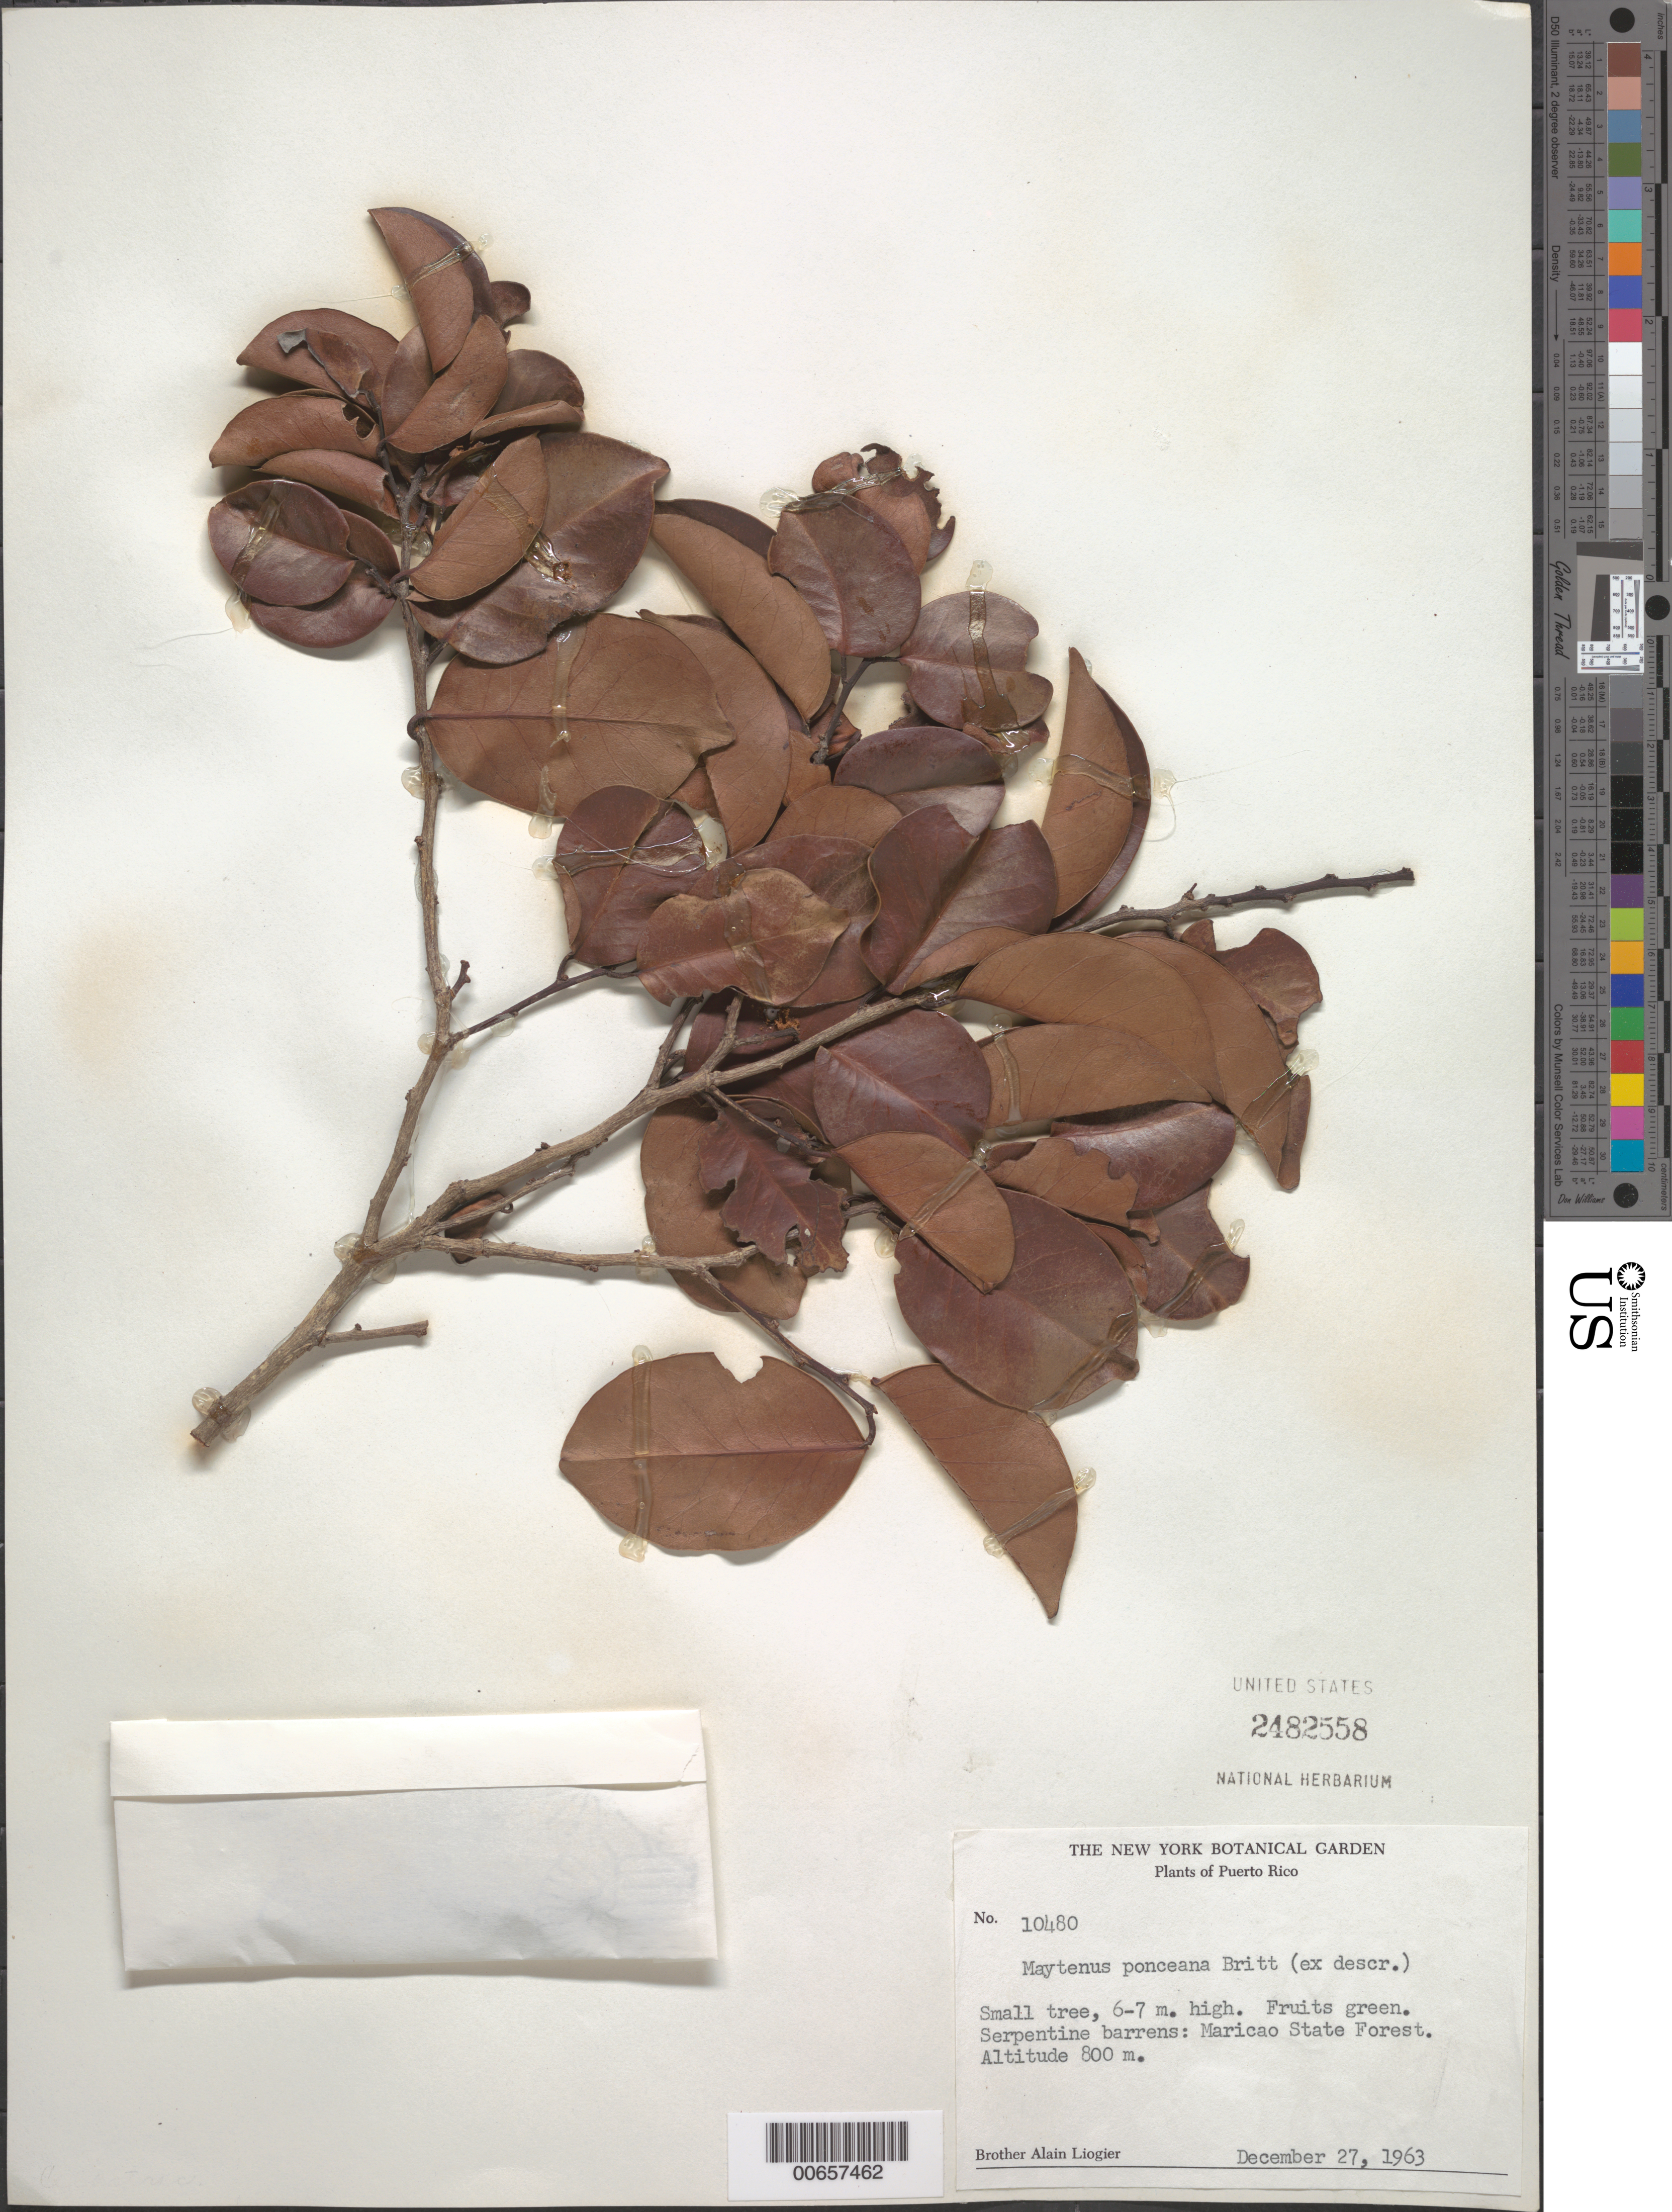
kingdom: Plantae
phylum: Tracheophyta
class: Magnoliopsida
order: Celastrales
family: Celastraceae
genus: Maytenus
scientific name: Maytenus ponceana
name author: Britton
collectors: A. H. Liogier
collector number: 10480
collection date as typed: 27 Dec 1963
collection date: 1963-12-27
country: Puerto Rico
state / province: Maricao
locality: Maricao State Forest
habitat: Serpentine barrens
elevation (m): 800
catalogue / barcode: US 2482558